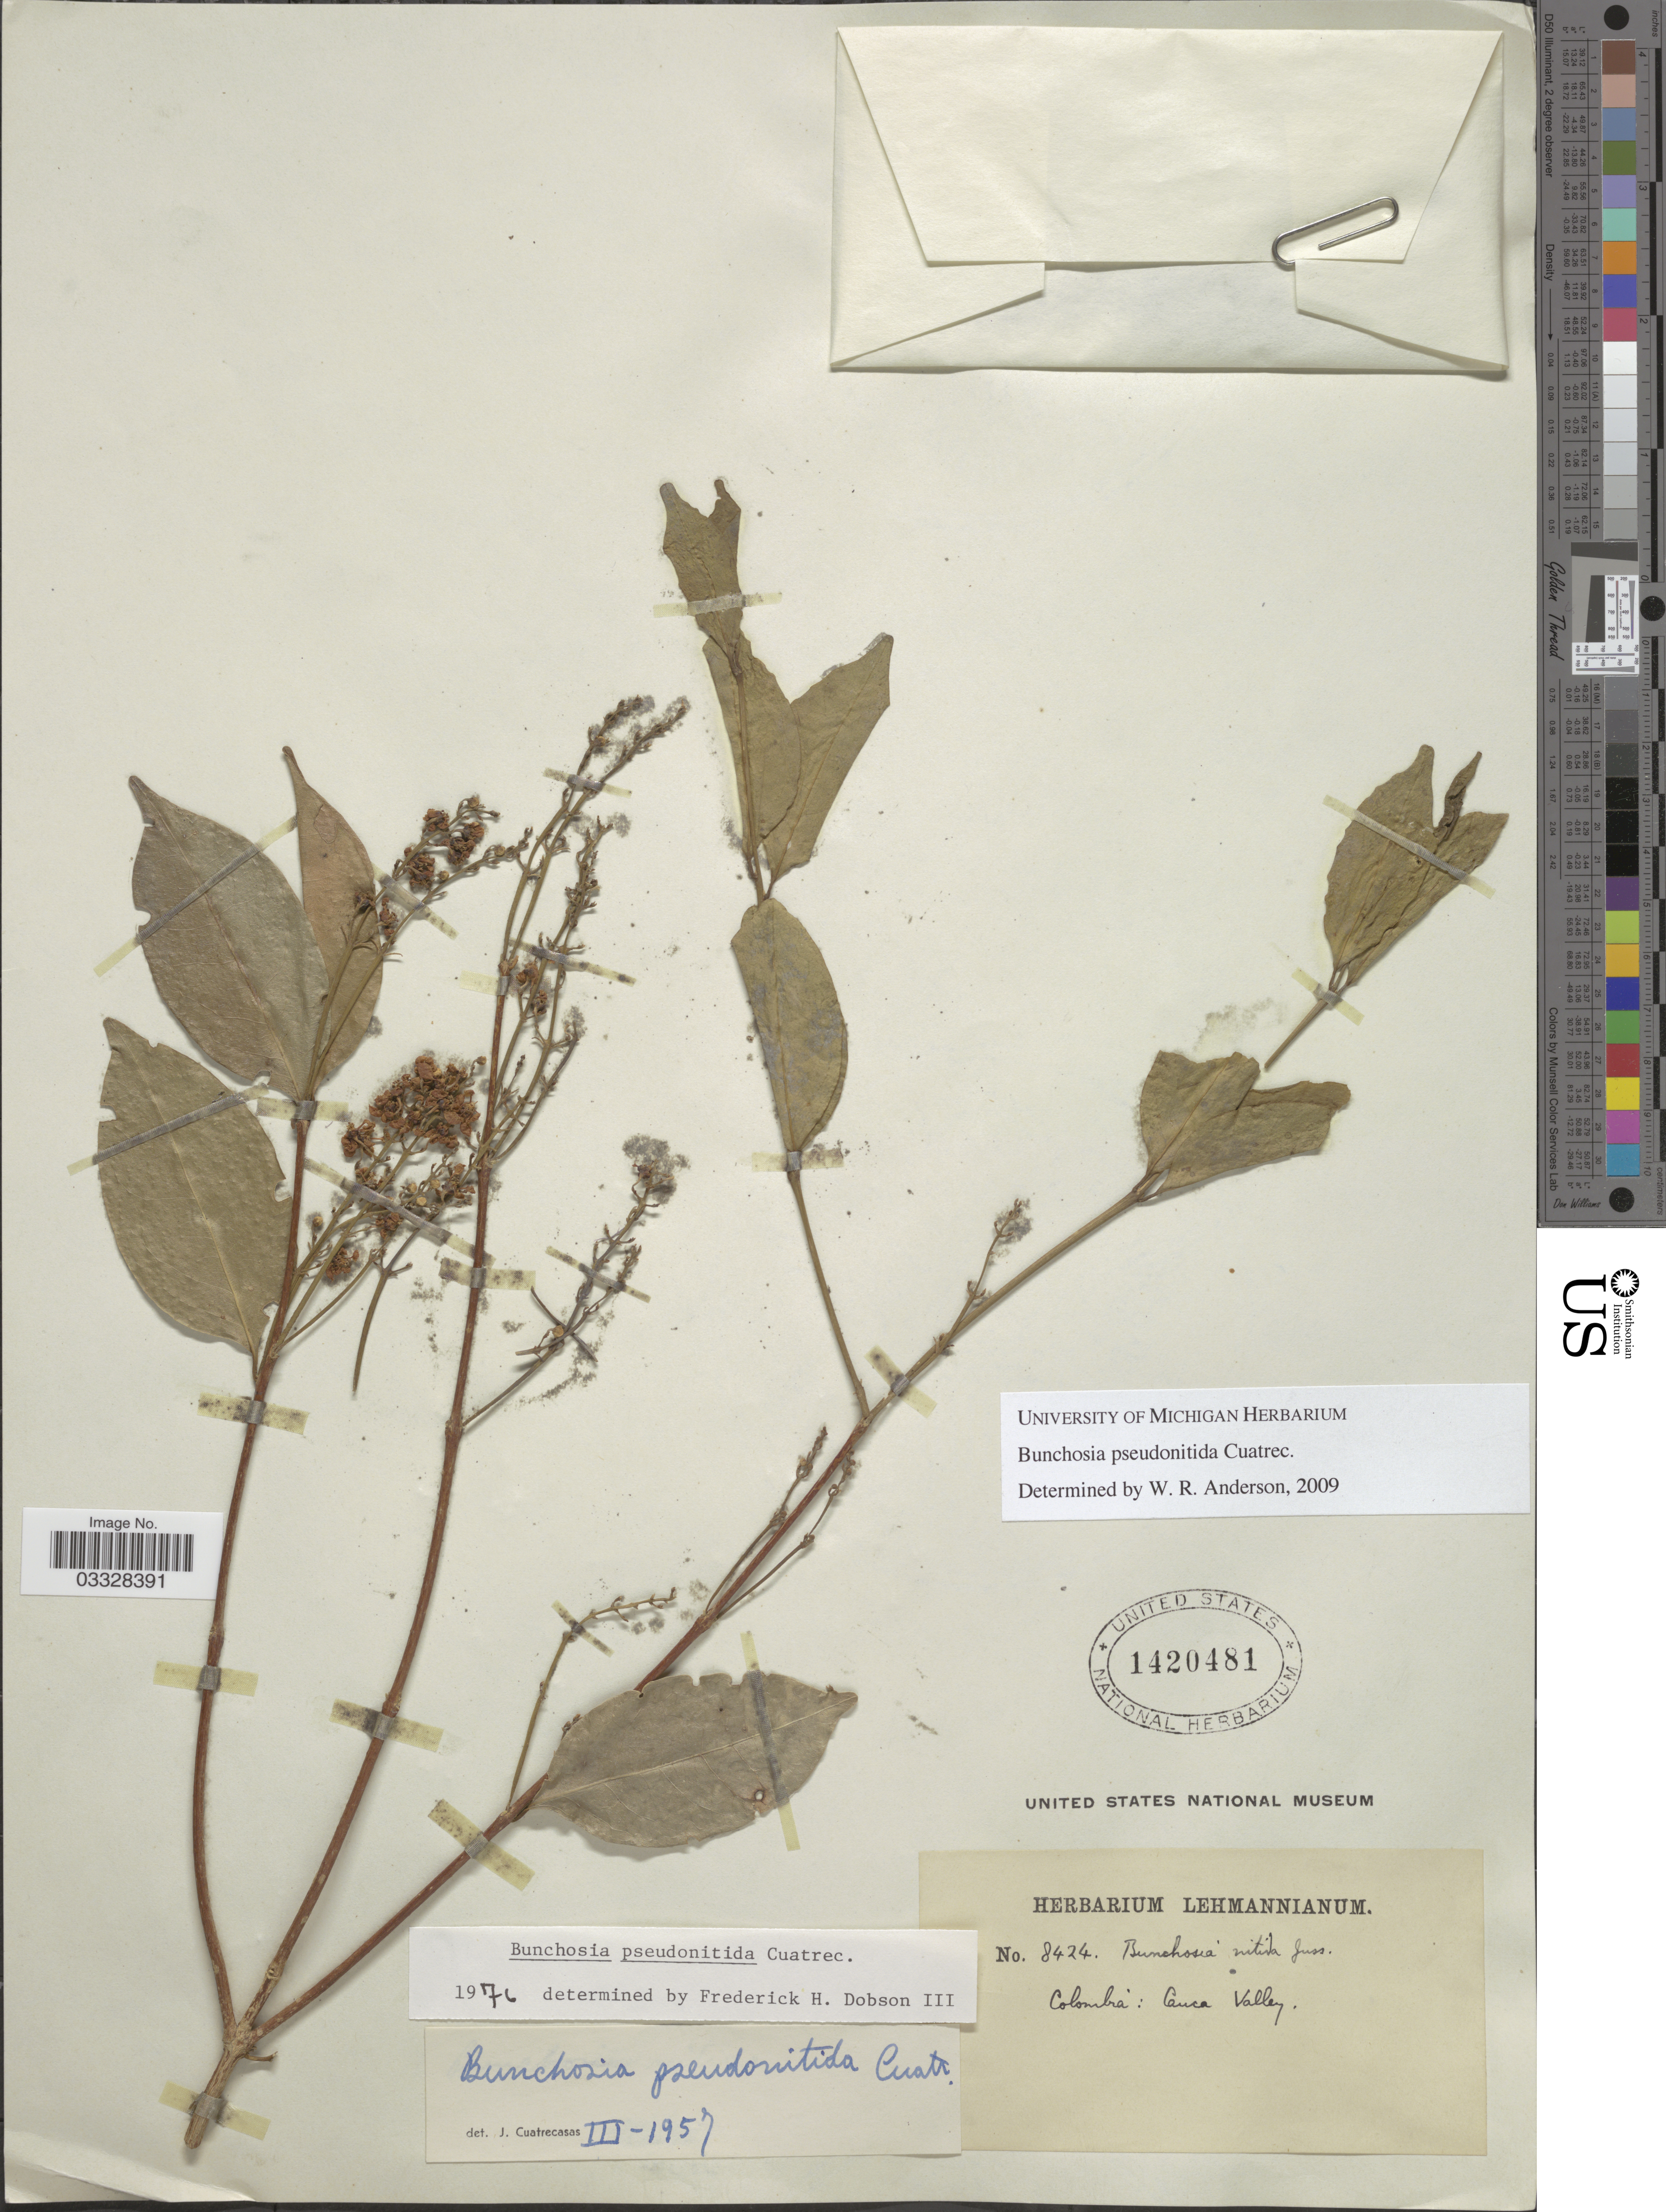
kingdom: Plantae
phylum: Tracheophyta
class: Magnoliopsida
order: Malpighiales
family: Malpighiaceae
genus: Bunchosia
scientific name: Bunchosia pseudonitida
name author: Cuatrec.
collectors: ex herb. Lehmannianum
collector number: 8424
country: Colombia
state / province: Cauca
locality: Cauca Valley.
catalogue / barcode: US 1420481